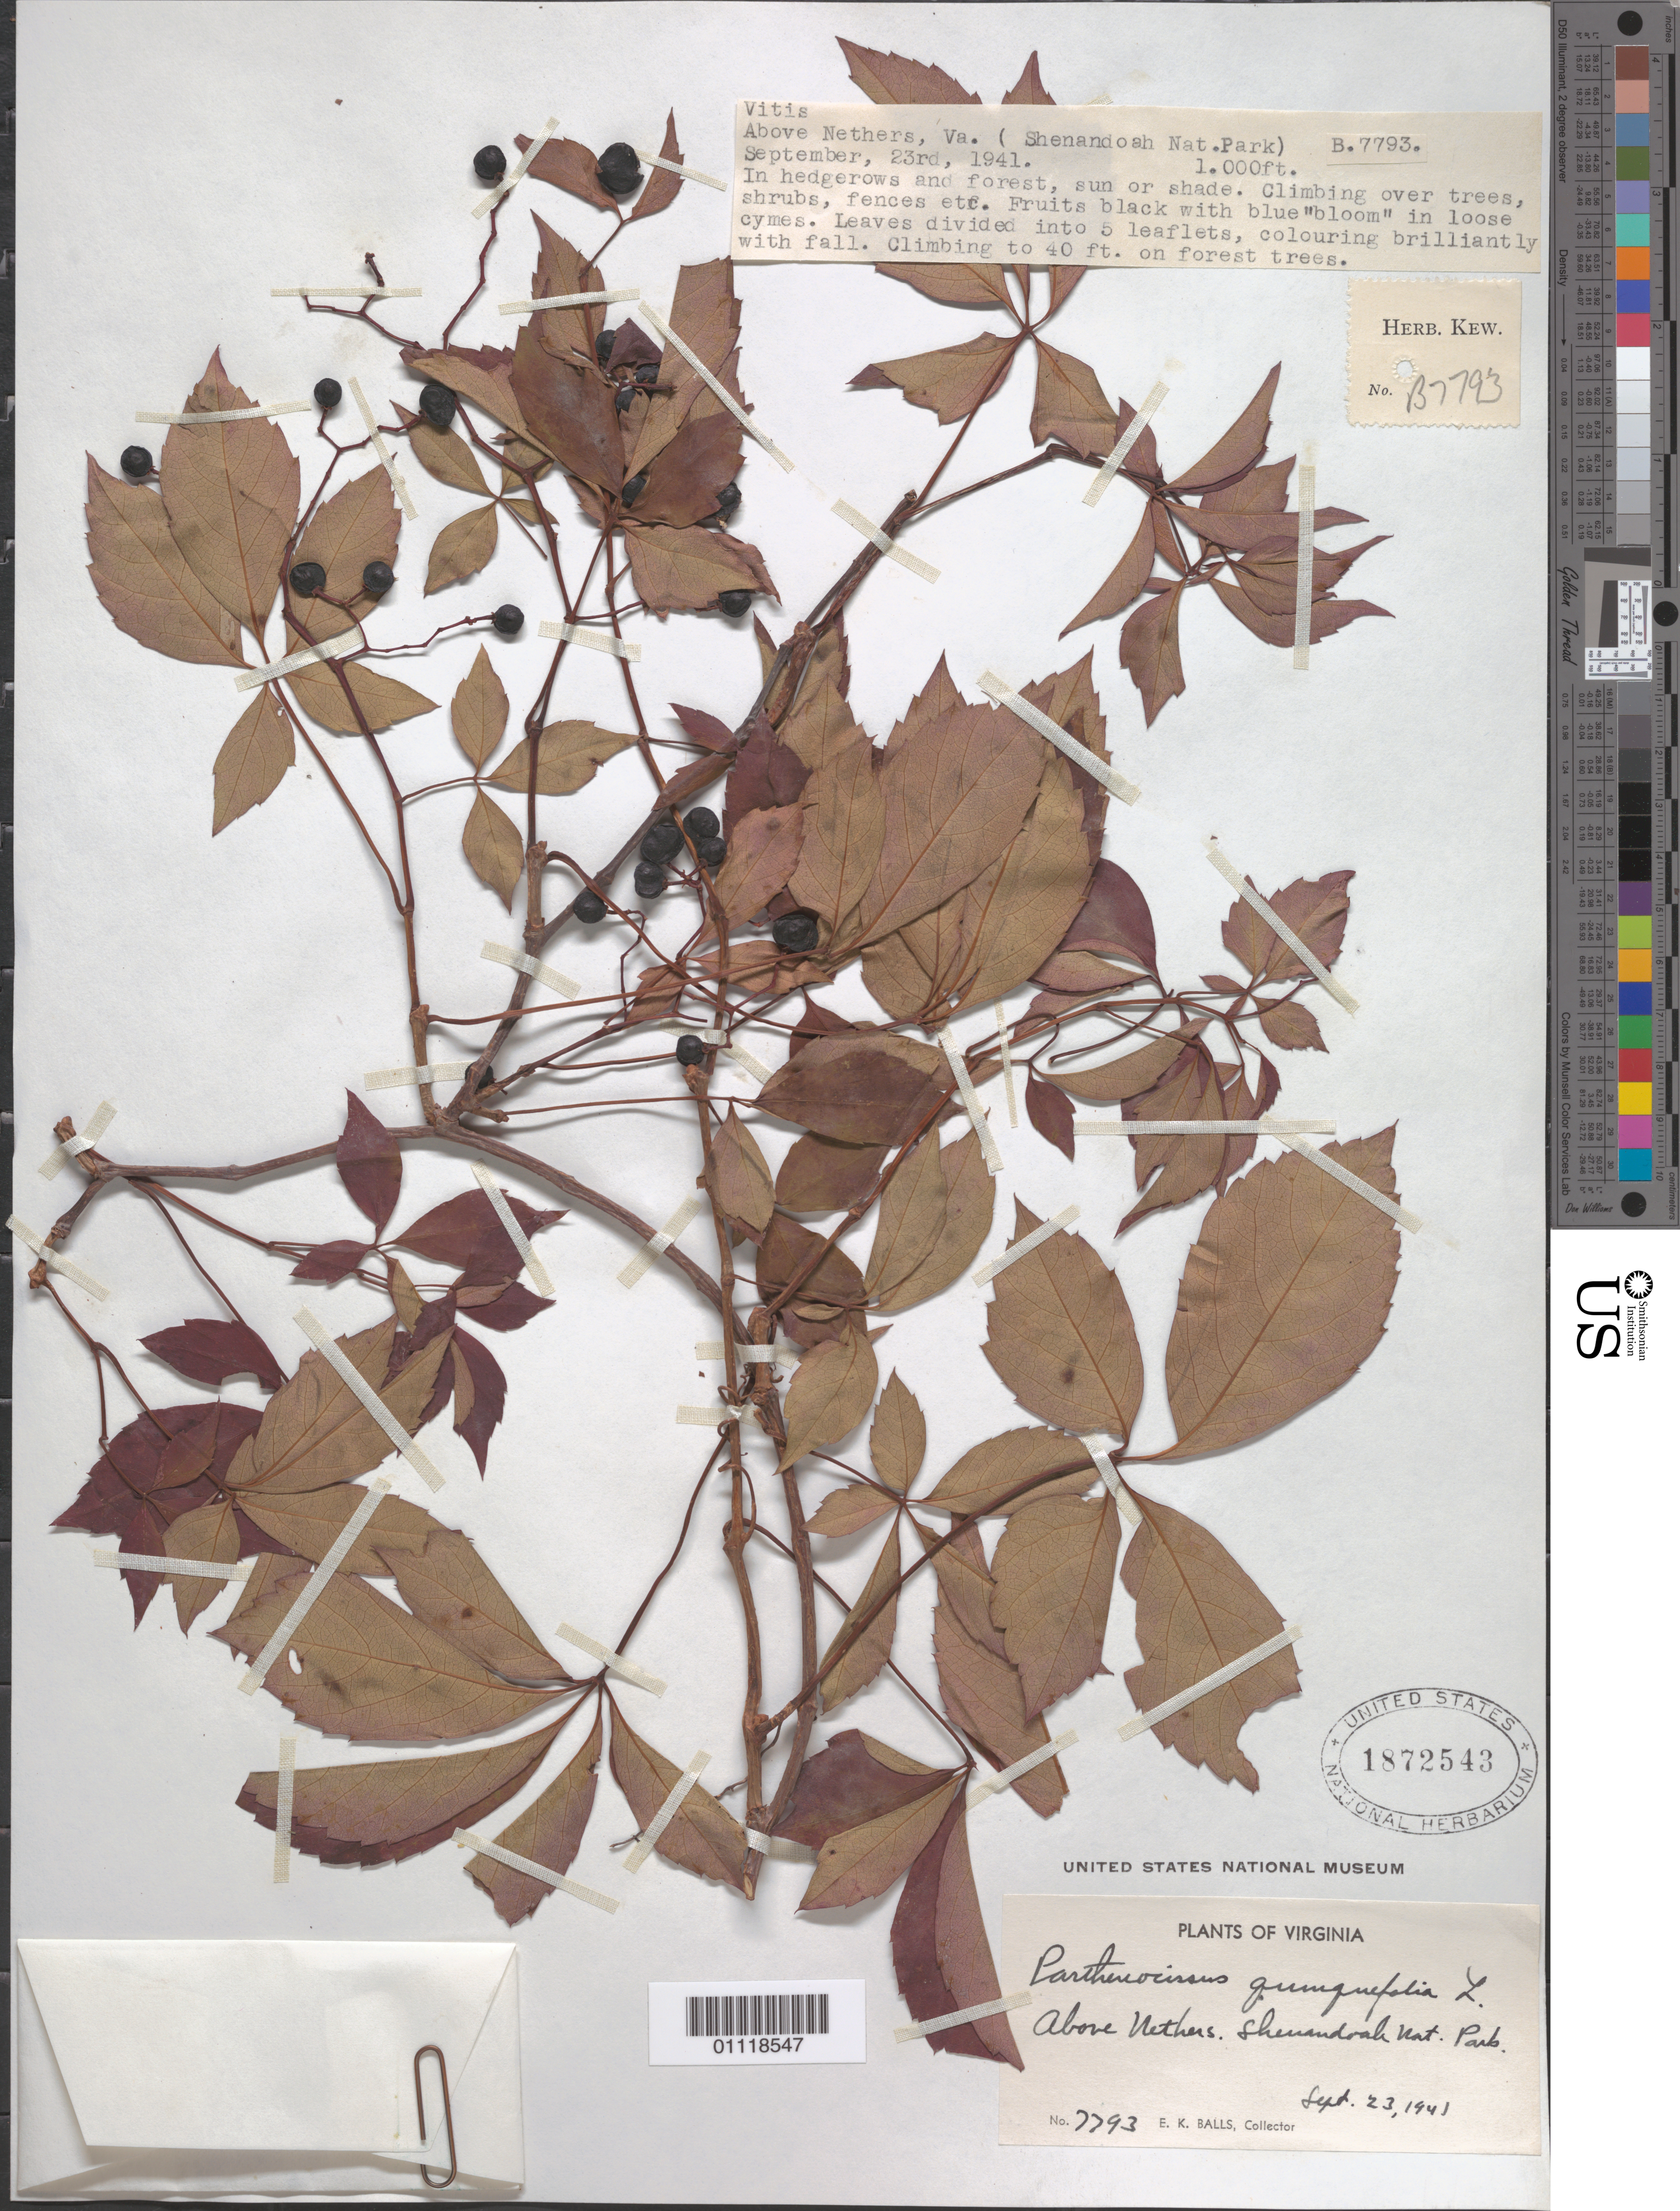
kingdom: Plantae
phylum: Tracheophyta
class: Magnoliopsida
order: Vitales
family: Vitaceae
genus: Parthenocissus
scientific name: Parthenocissus quinquefolia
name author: (L.) Planch.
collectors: E. K. Balls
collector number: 7793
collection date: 1941-09-23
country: United States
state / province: Virginia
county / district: Madison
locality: Nethers, Shenandoah Nat. Park.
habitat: Climbing on forest trees.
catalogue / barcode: US 1872543